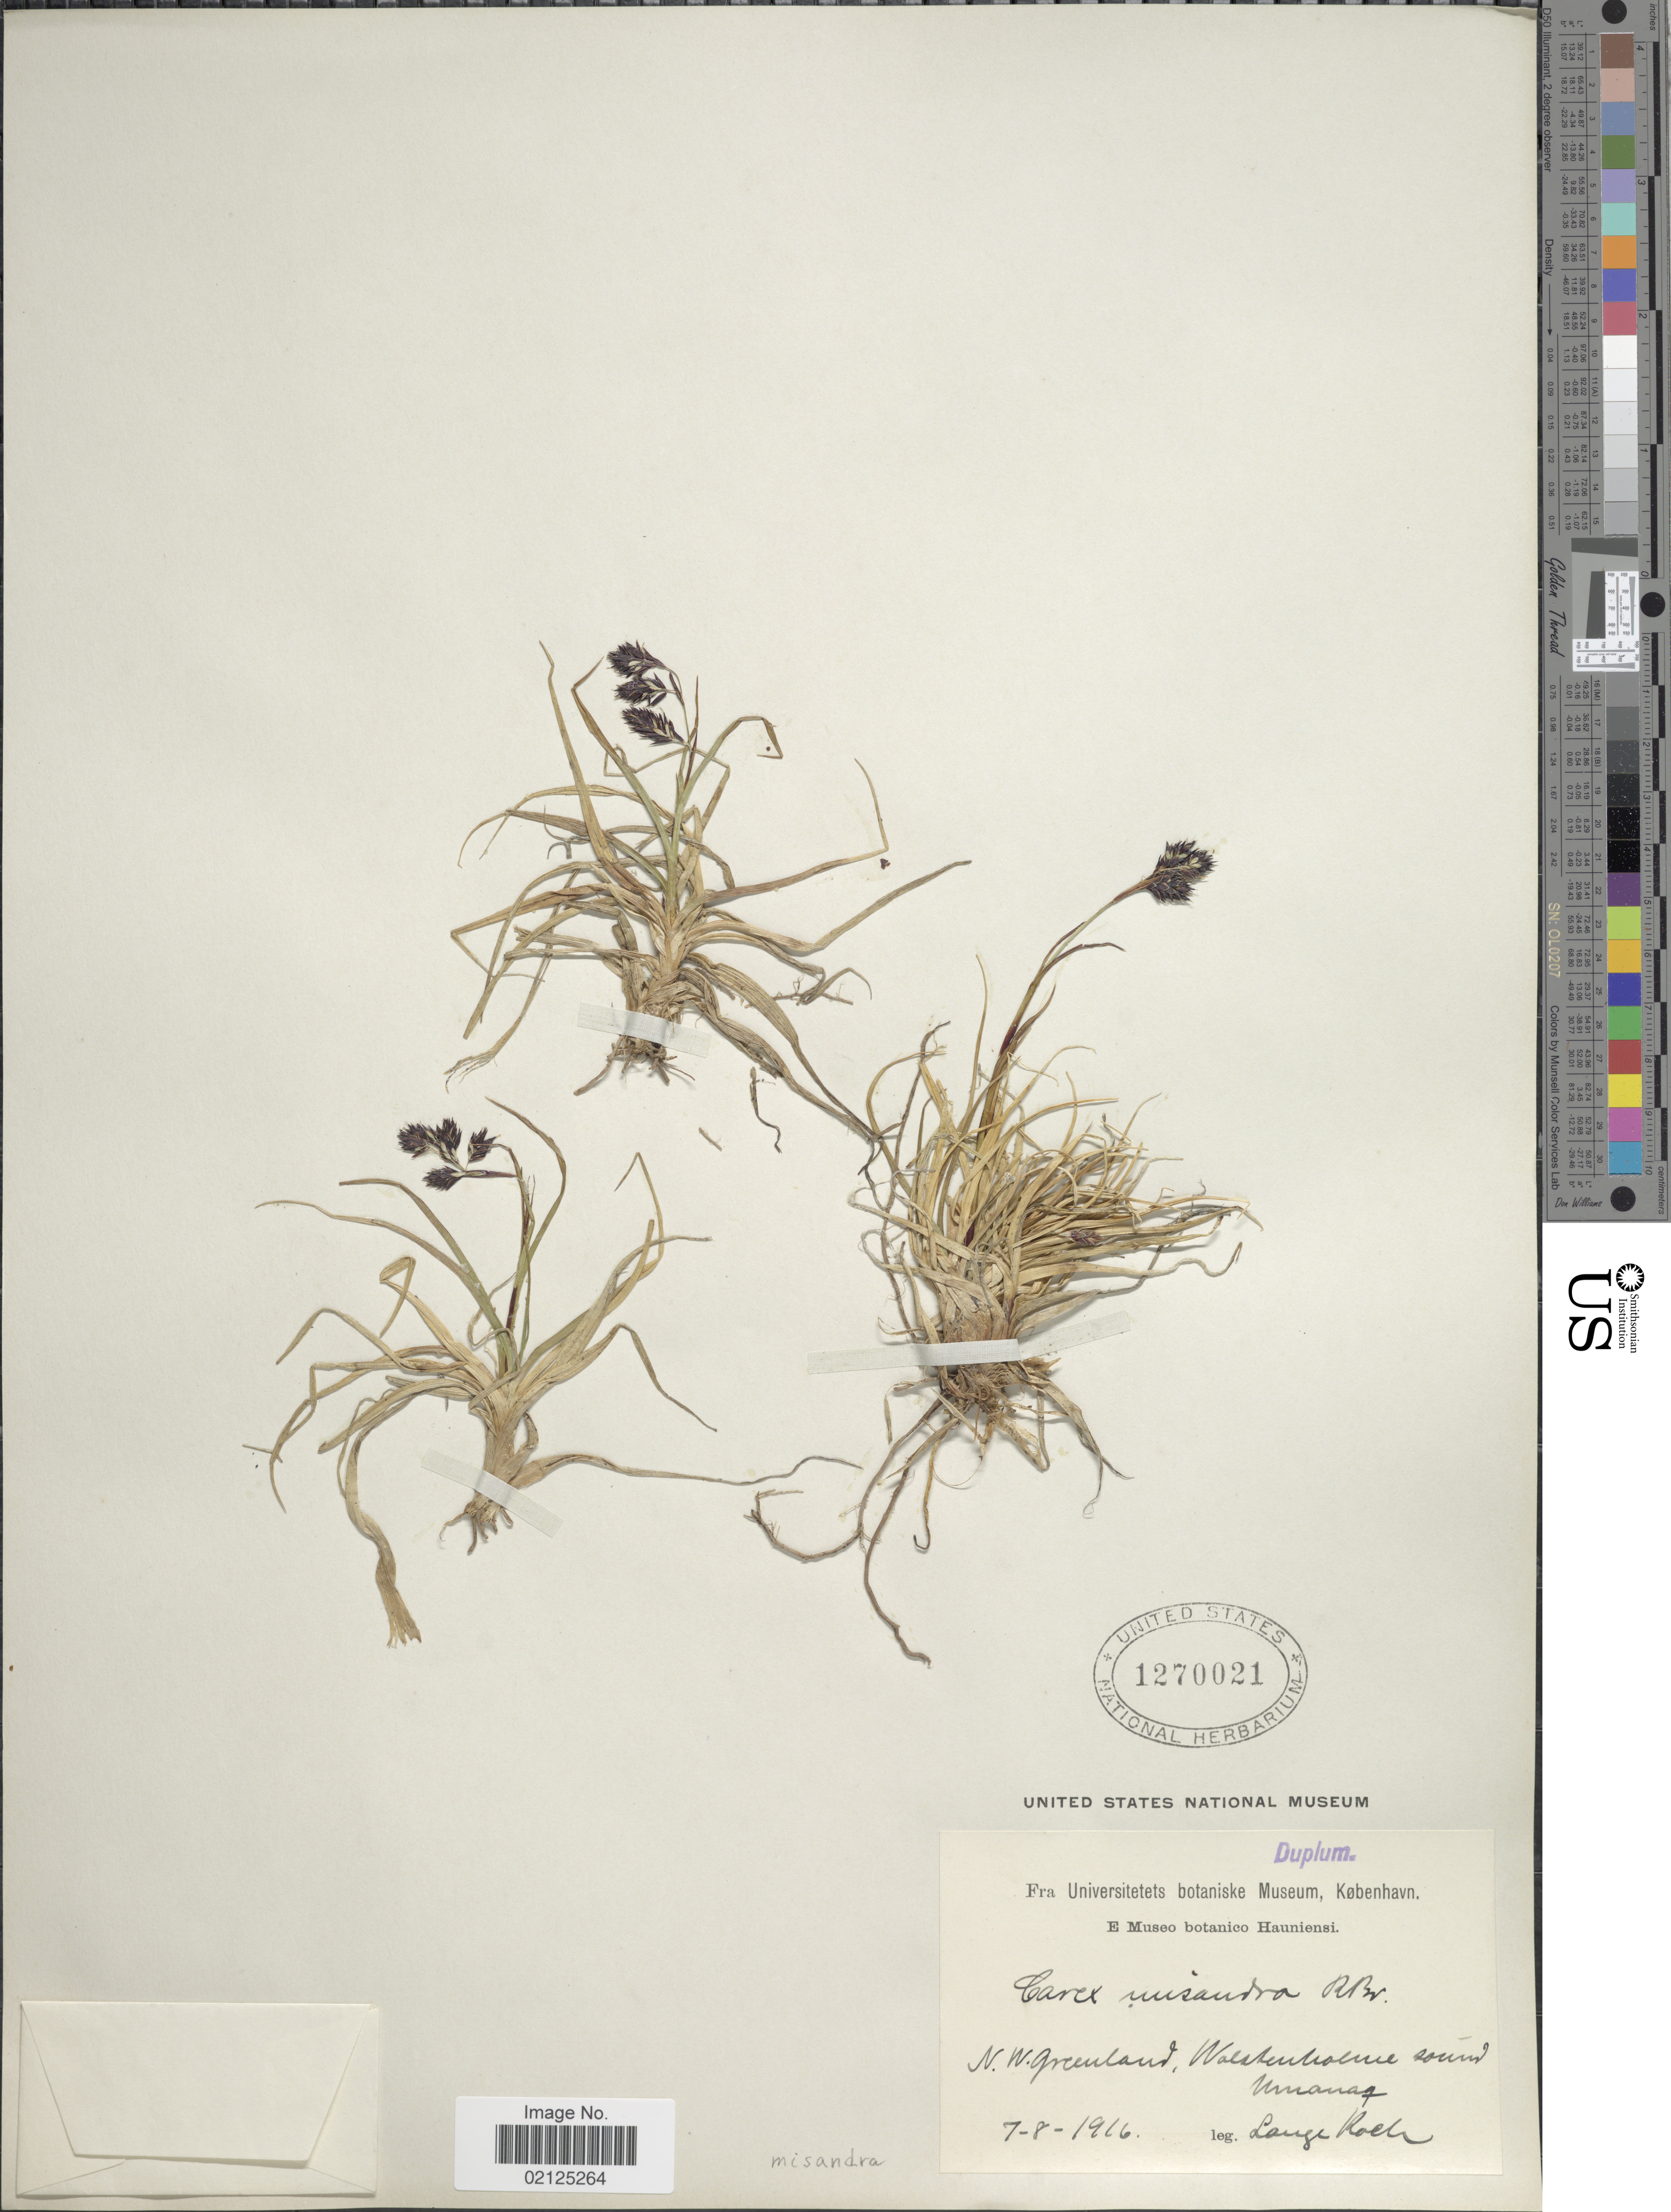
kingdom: Plantae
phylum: Tracheophyta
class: Liliopsida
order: Poales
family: Cyperaceae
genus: Carex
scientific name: Carex fuliginosa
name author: Schkuhr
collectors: L. Koch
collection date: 1916-08-07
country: Greenland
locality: N.W Greenland, Wolstenholme sound, Uummannaq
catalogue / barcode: US 1270021